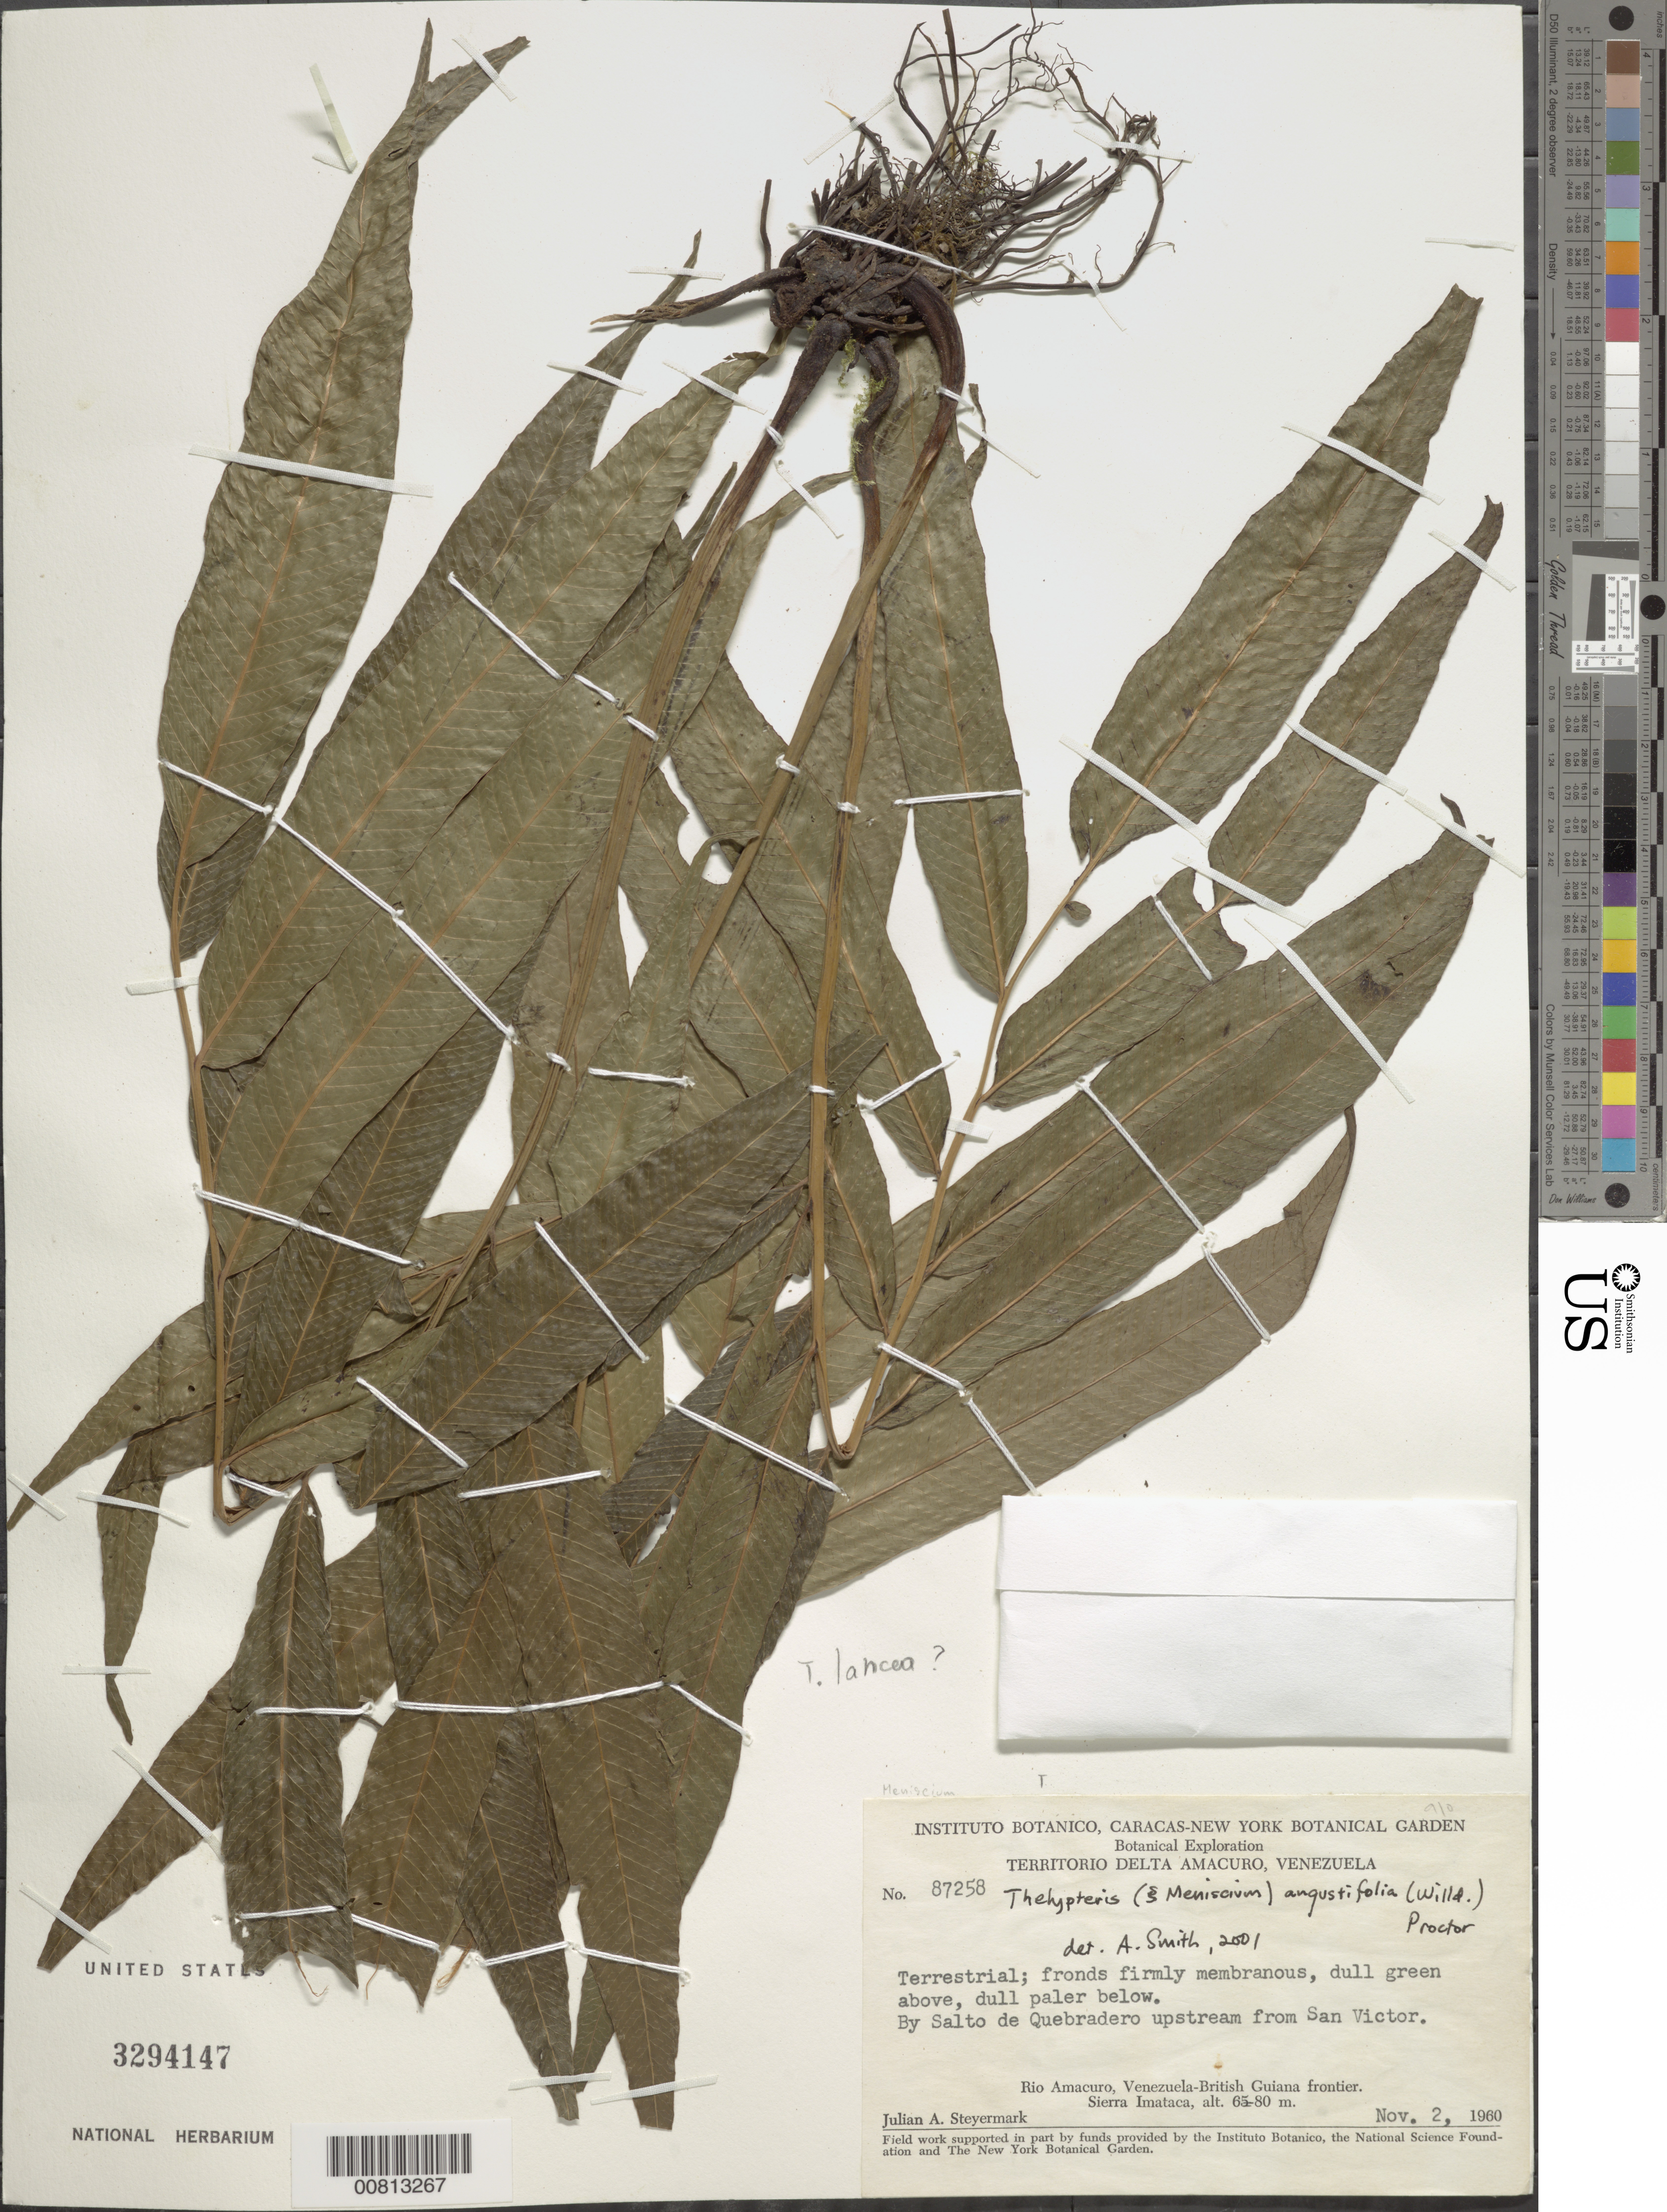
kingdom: Plantae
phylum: Tracheophyta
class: Polypodiopsida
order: Polypodiales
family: Thelypteridaceae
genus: Meniscium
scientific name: Meniscium angustifolium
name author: Willd.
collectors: J. Steyermark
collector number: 87258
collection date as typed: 2-Nov-60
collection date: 1960-11-02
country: Venezuela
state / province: Delta Amacuro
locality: Río Amacuro, Venezuela-British Guiana frontier, Sierra Imataca; upstream from San Victor, past Quebrada Piedradero and Río Matanaima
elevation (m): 65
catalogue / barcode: US 3294147